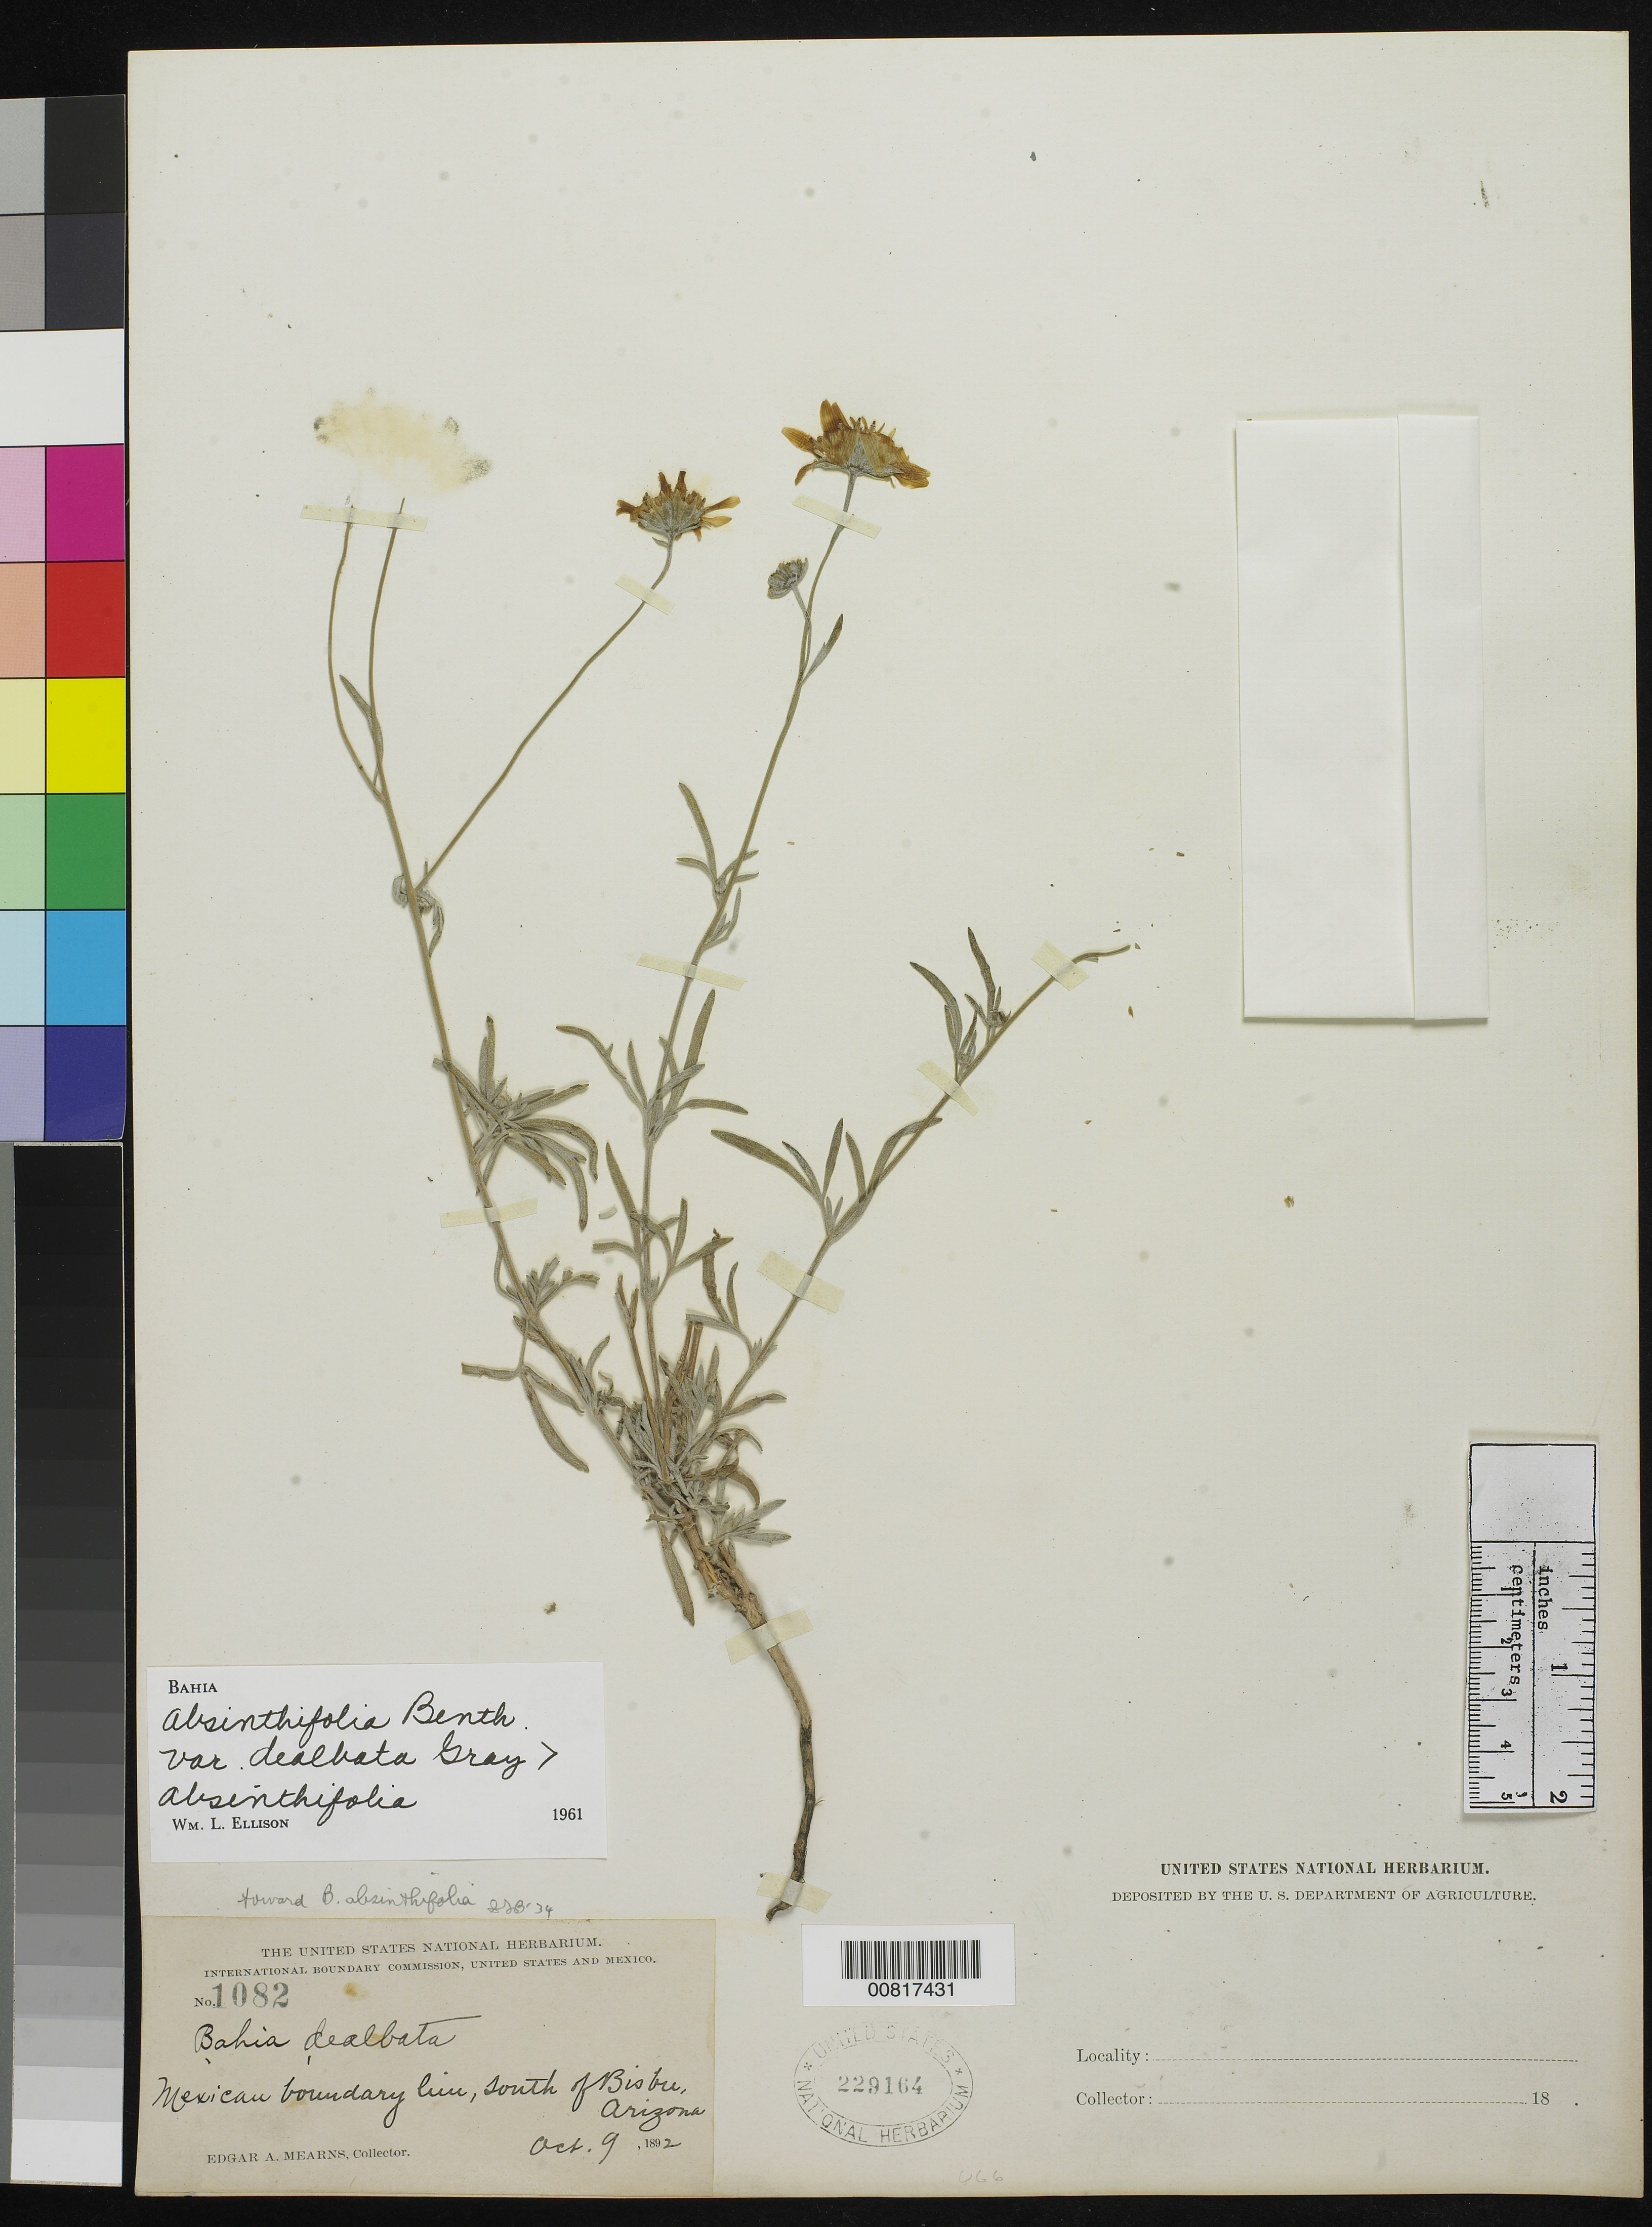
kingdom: Plantae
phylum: Tracheophyta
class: Magnoliopsida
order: Asterales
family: Asteraceae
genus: Bahia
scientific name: Bahia absinthifolia var. dealbata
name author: A. Gray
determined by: Ellison, W. L.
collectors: E. A. Mearns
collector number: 1082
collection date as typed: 09 Oct 1892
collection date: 1892-10-09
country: United States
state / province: Arizona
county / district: Cochise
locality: Mexican Boundary Line, S of Bisbee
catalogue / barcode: US 229164